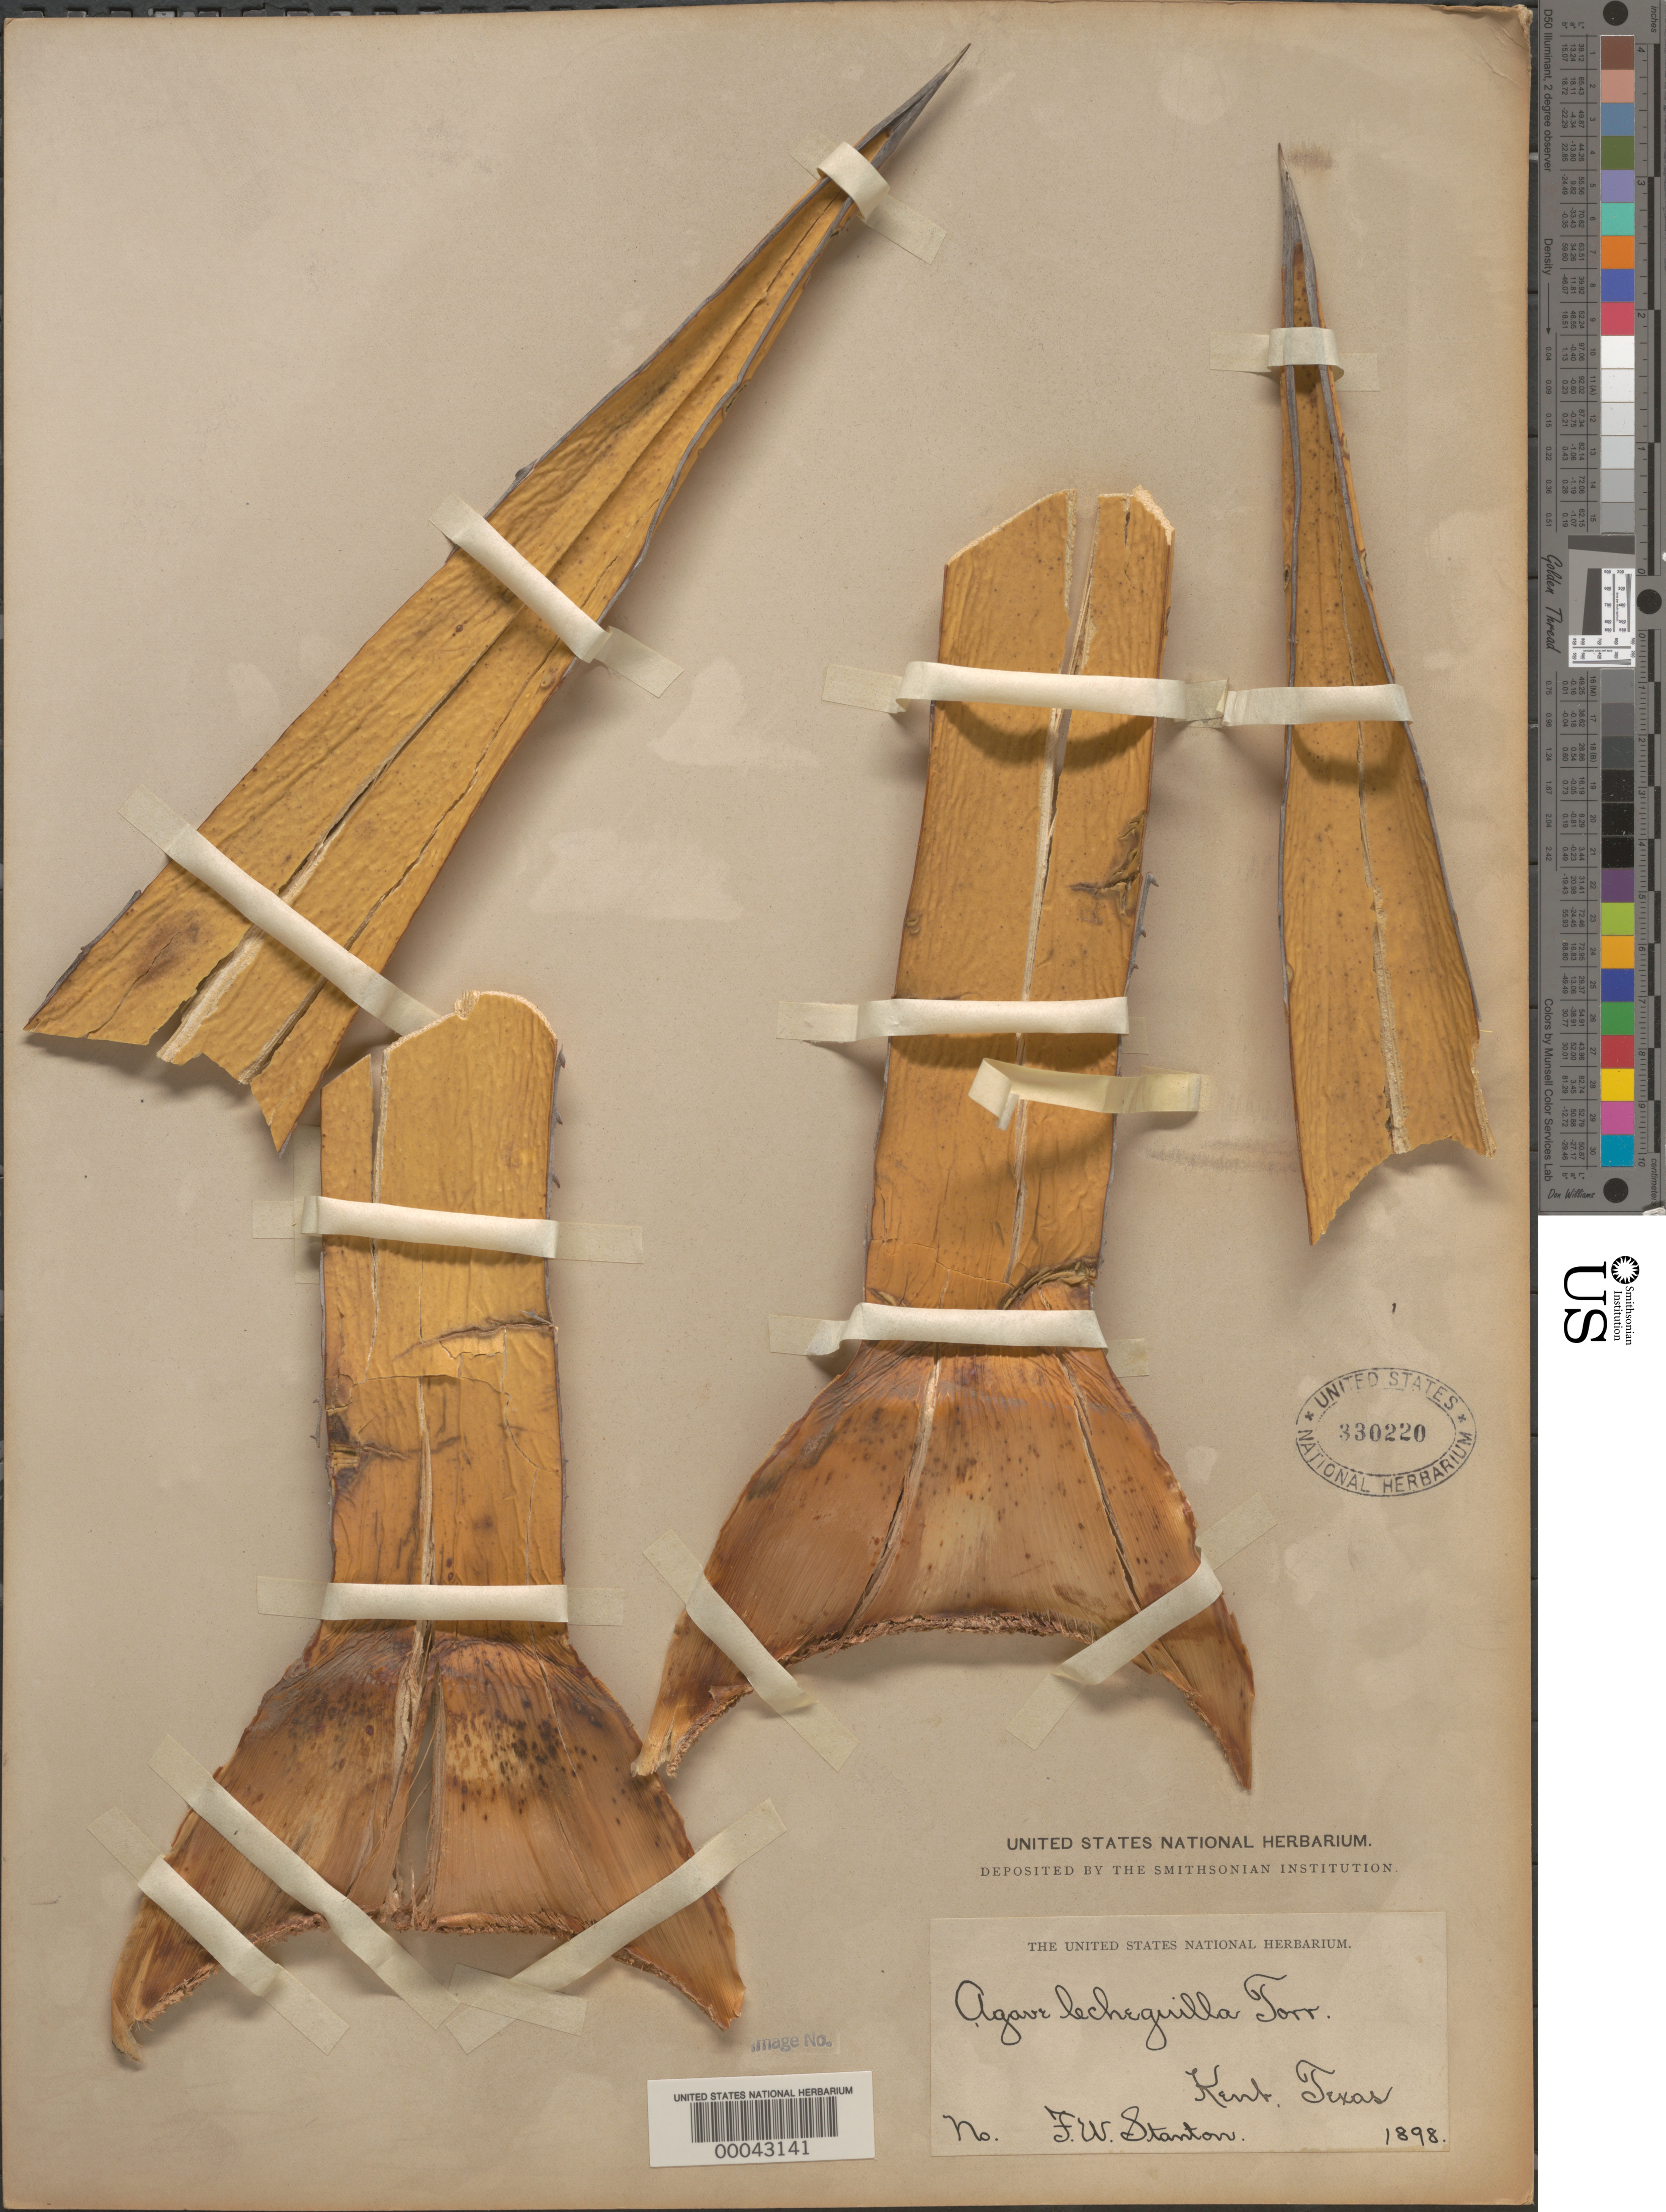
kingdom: Plantae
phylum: Tracheophyta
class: Liliopsida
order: Asparagales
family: Asparagaceae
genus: Agave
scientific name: Agave lechuguilla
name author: Torr.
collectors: F. Stanton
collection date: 1898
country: United States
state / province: Texas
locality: Kent.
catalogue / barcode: US 330220